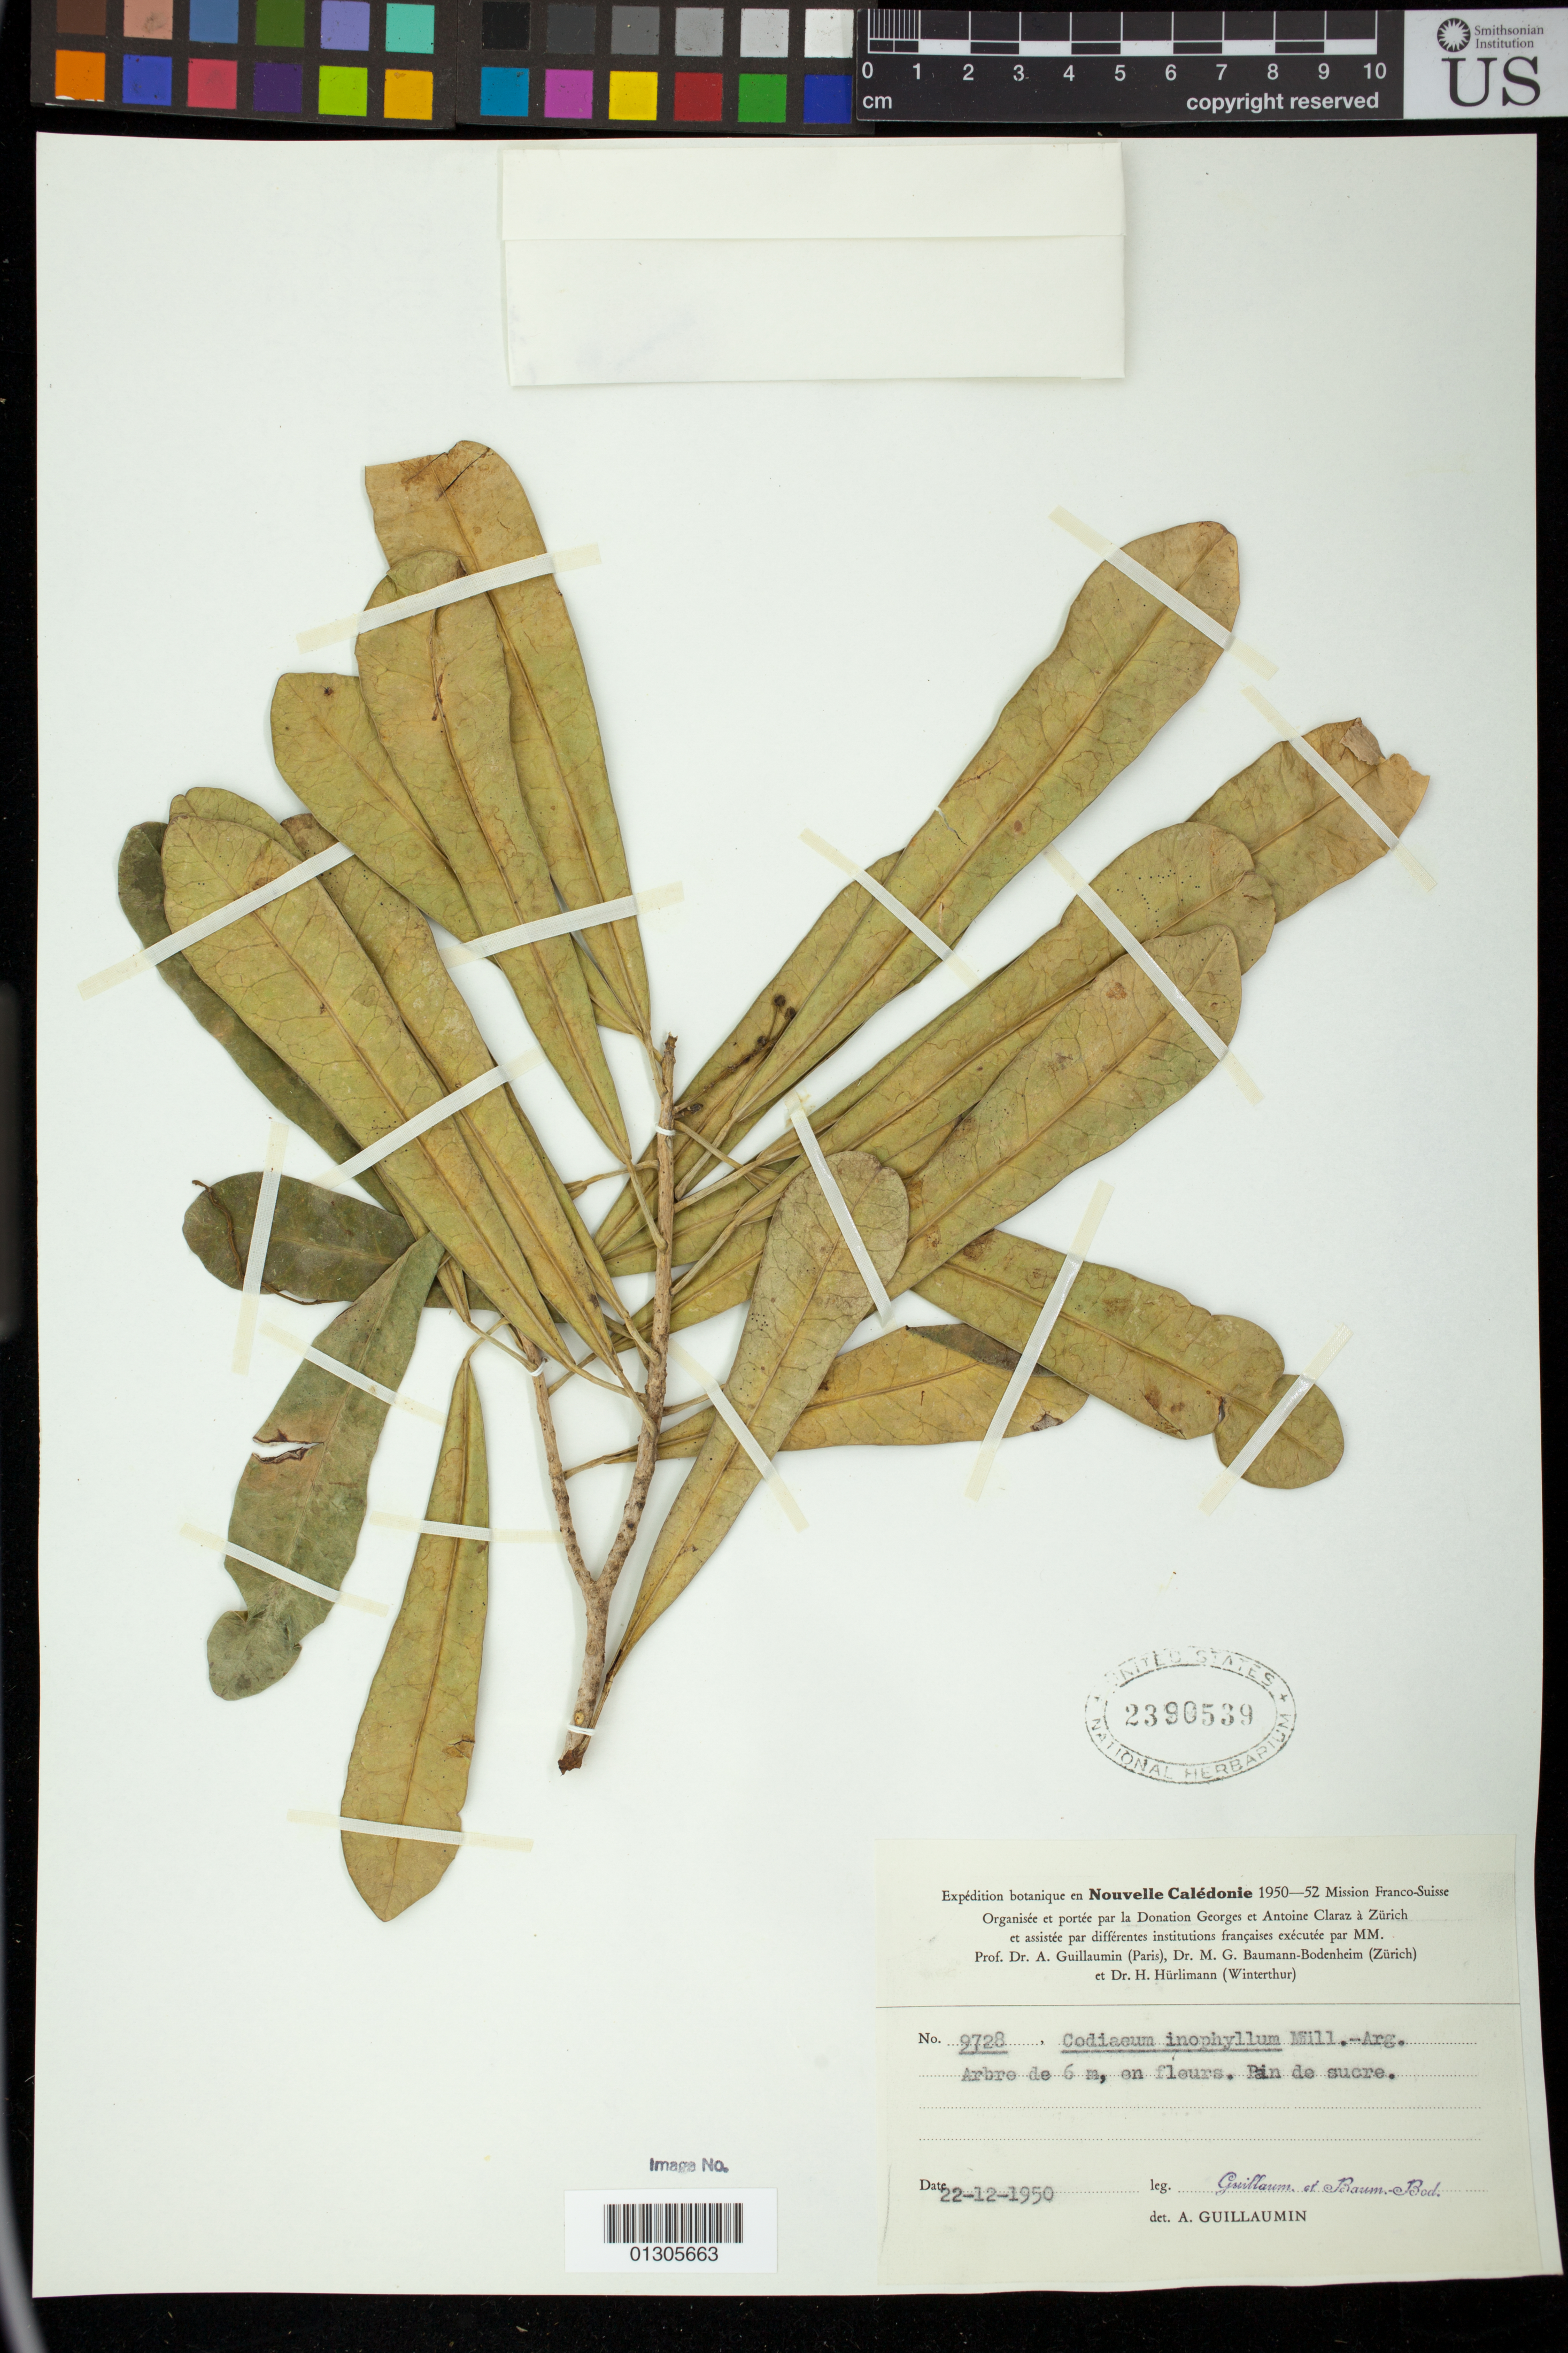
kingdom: Plantae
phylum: Tracheophyta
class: Magnoliopsida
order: Malpighiales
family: Euphorbiaceae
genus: Codiaeum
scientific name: Codiaeum peltatum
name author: P.S. Green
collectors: A. Guillaumin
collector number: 9728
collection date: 1950-12-22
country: New Caledonia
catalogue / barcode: US 2390539